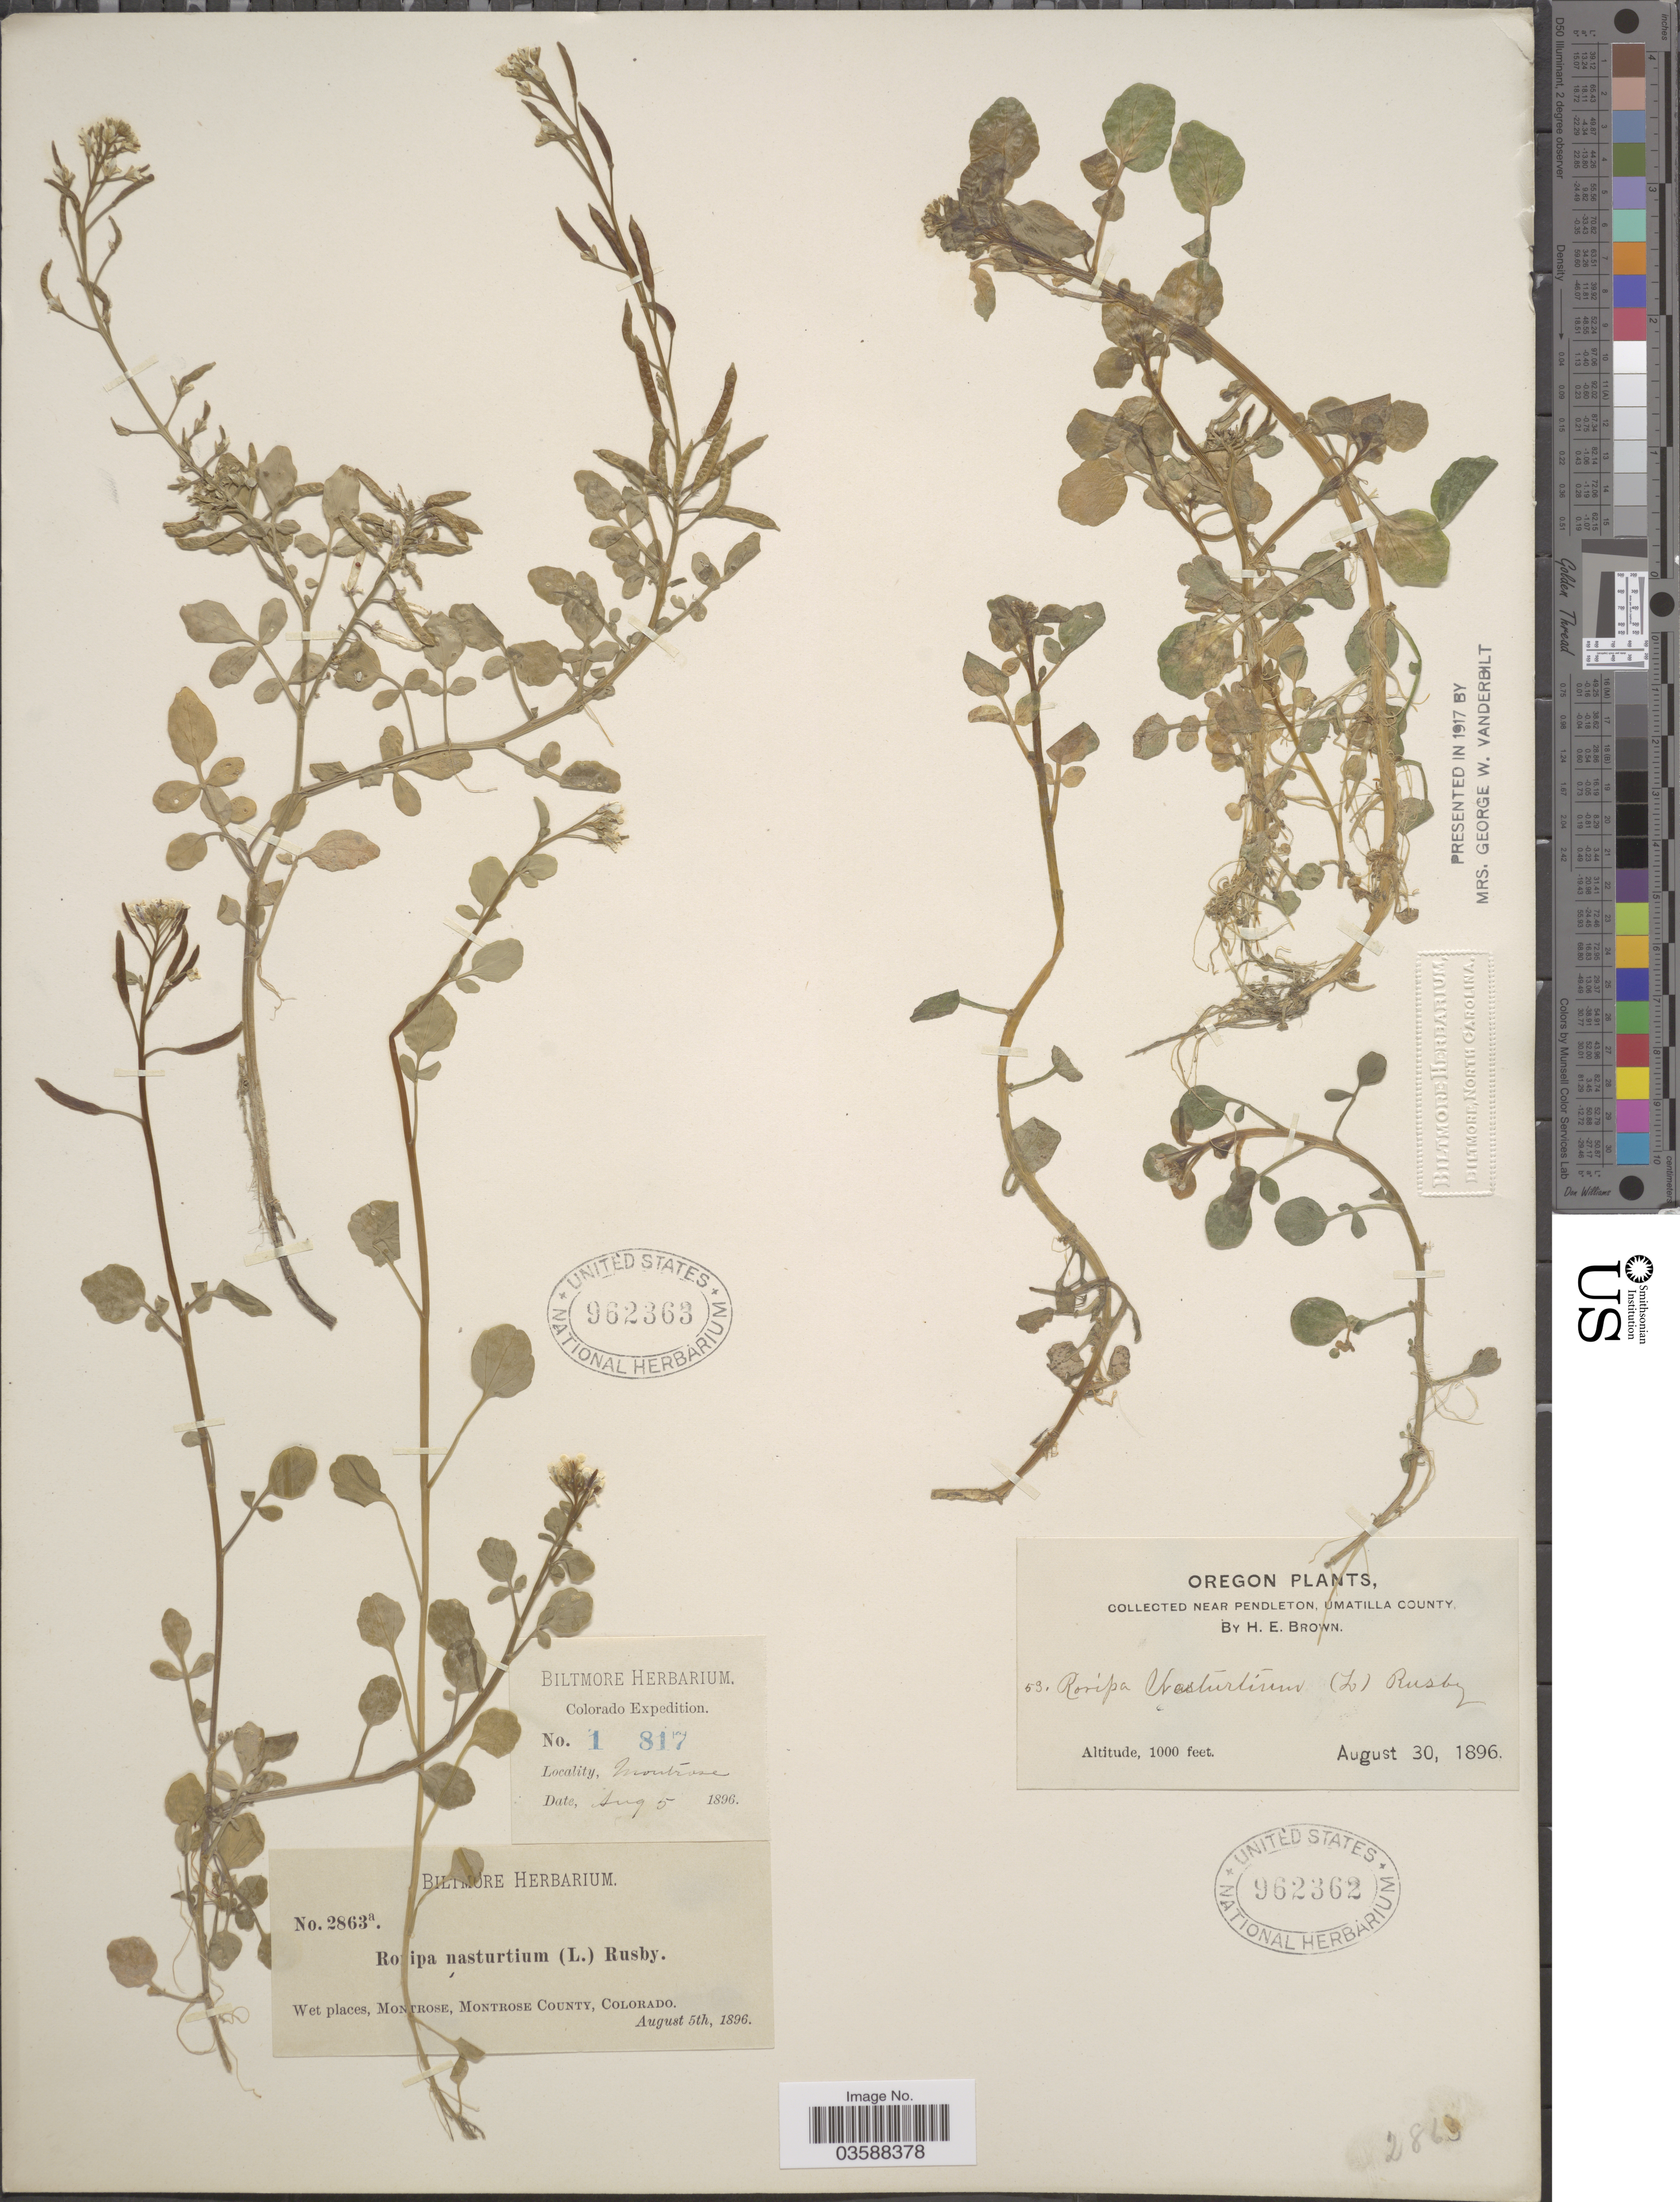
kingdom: Plantae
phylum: Tracheophyta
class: Magnoliopsida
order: Brassicales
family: Brassicaceae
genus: Nasturtium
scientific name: Nasturtium officinale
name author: R. Br.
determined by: Strong, M. T., (US), Smithsonian Institution - National Museum of Natural History (UNITED STATES)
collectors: H. E. Brown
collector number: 53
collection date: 1896-08-30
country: United States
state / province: Oregon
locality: Near Pendleton, Umatilla County.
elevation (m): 305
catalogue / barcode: US 962363-2